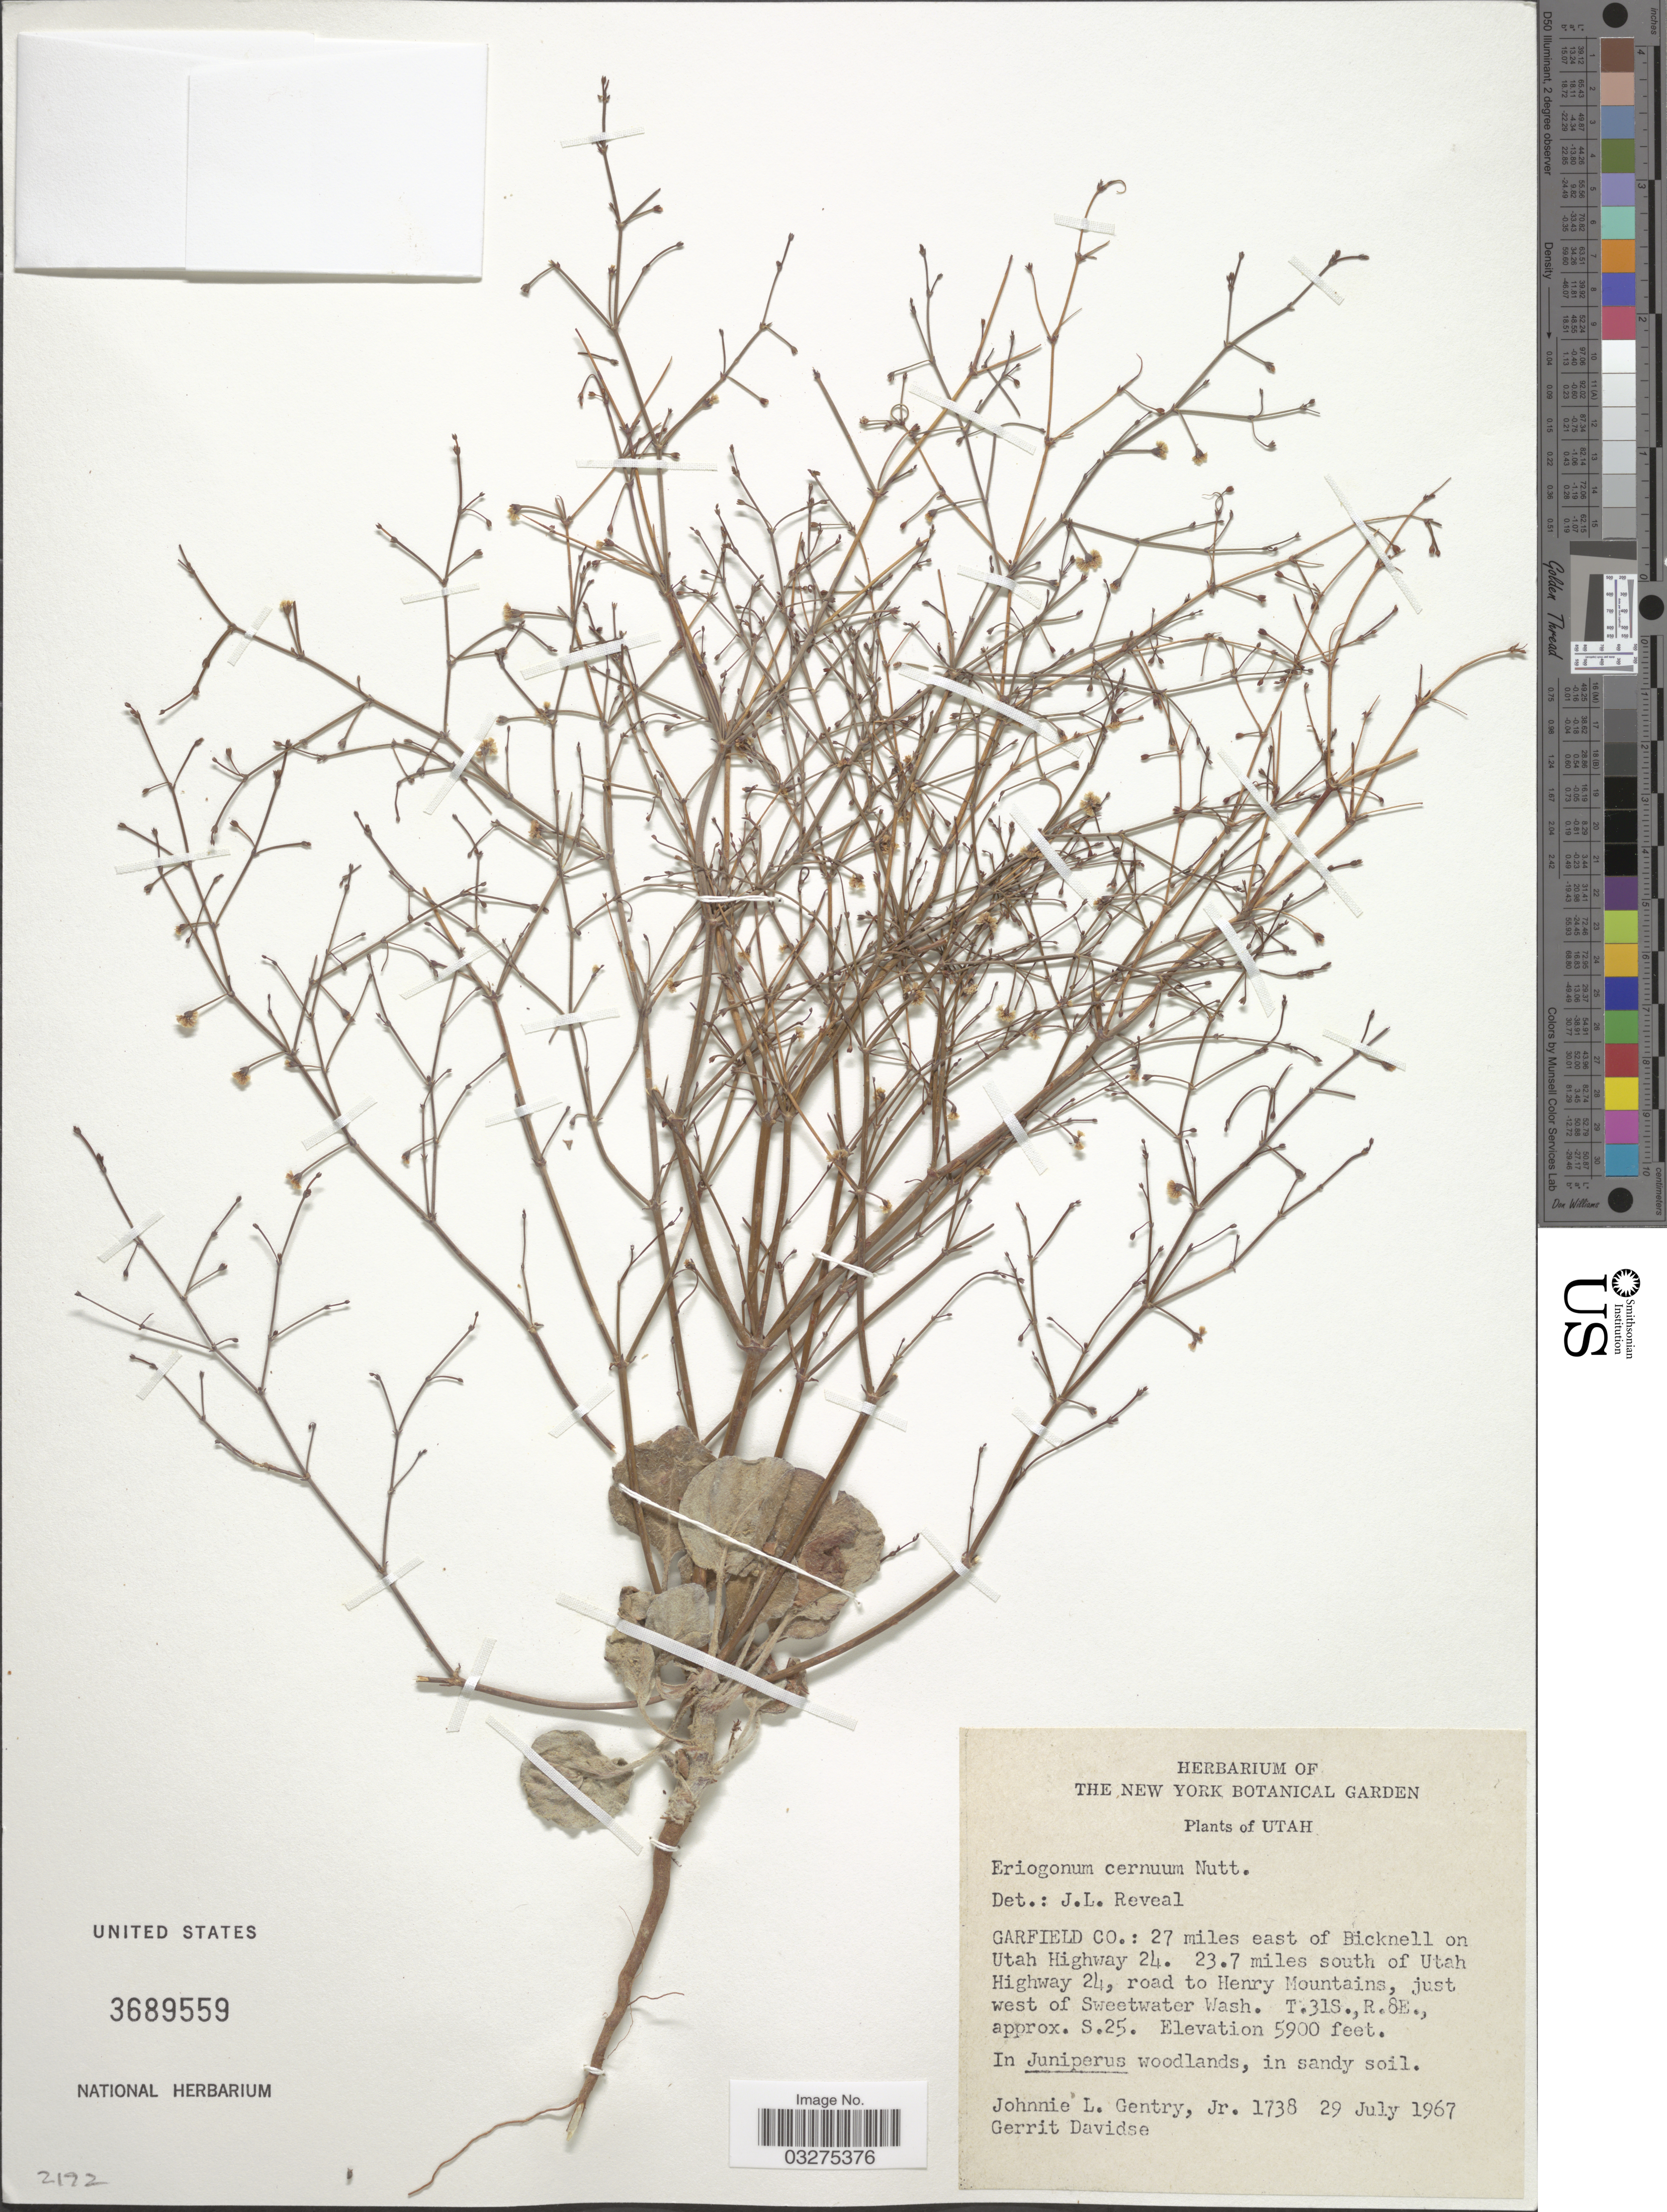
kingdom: Plantae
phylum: Tracheophyta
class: Magnoliopsida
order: Caryophyllales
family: Polygonaceae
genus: Eriogonum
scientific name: Eriogonum cernuum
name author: Nutt.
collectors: J. L. Gentry & G. Davidse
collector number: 1738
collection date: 1967-07-29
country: United States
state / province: Utah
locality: Garfield Co.: 27 miles east of Bicknell on Utah Highway 24. 23.7 miles south of Utah Highway 24, road to Henry Mountains, just west of Sweetwater Wash. T.31S, R.8E., approx. S.25.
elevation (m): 1798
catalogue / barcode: US 3689559